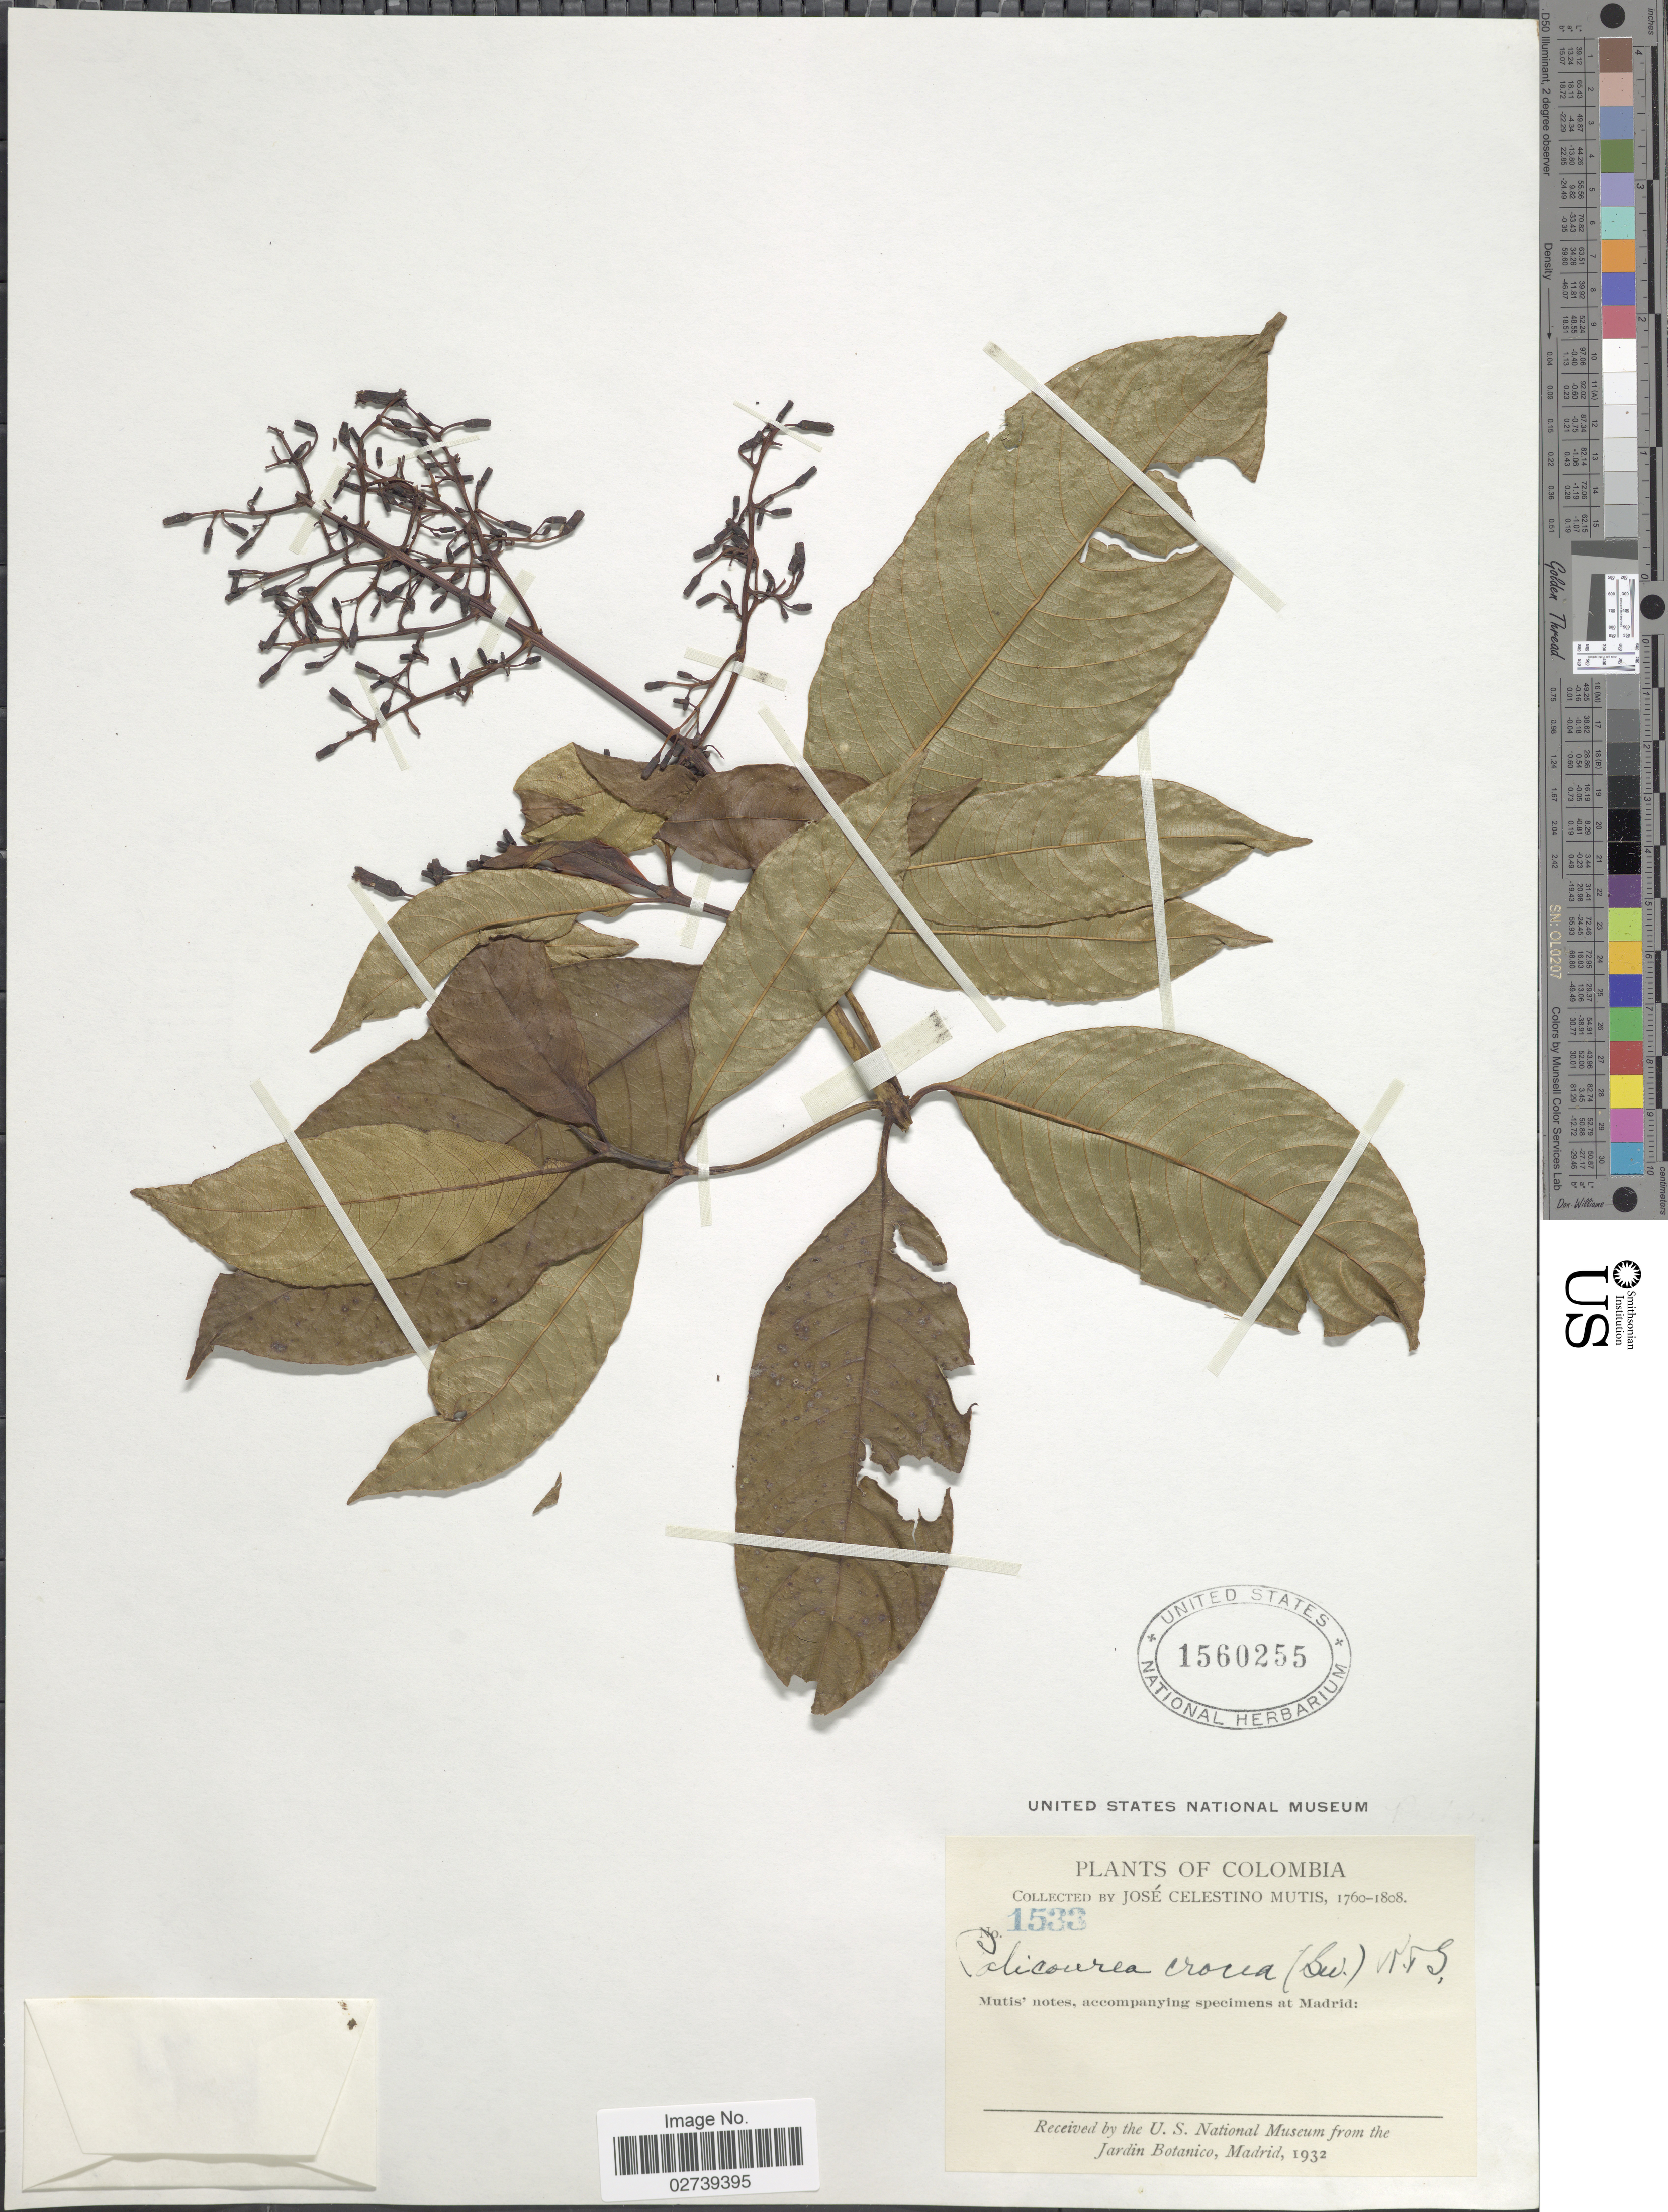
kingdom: Plantae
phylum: Tracheophyta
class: Magnoliopsida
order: Gentianales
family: Rubiaceae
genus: Palicourea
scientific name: Palicourea crocea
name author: (Sw.) Schult.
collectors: J. C. B. Mutis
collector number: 1533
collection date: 1760/1808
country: Colombia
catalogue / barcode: US 1560255